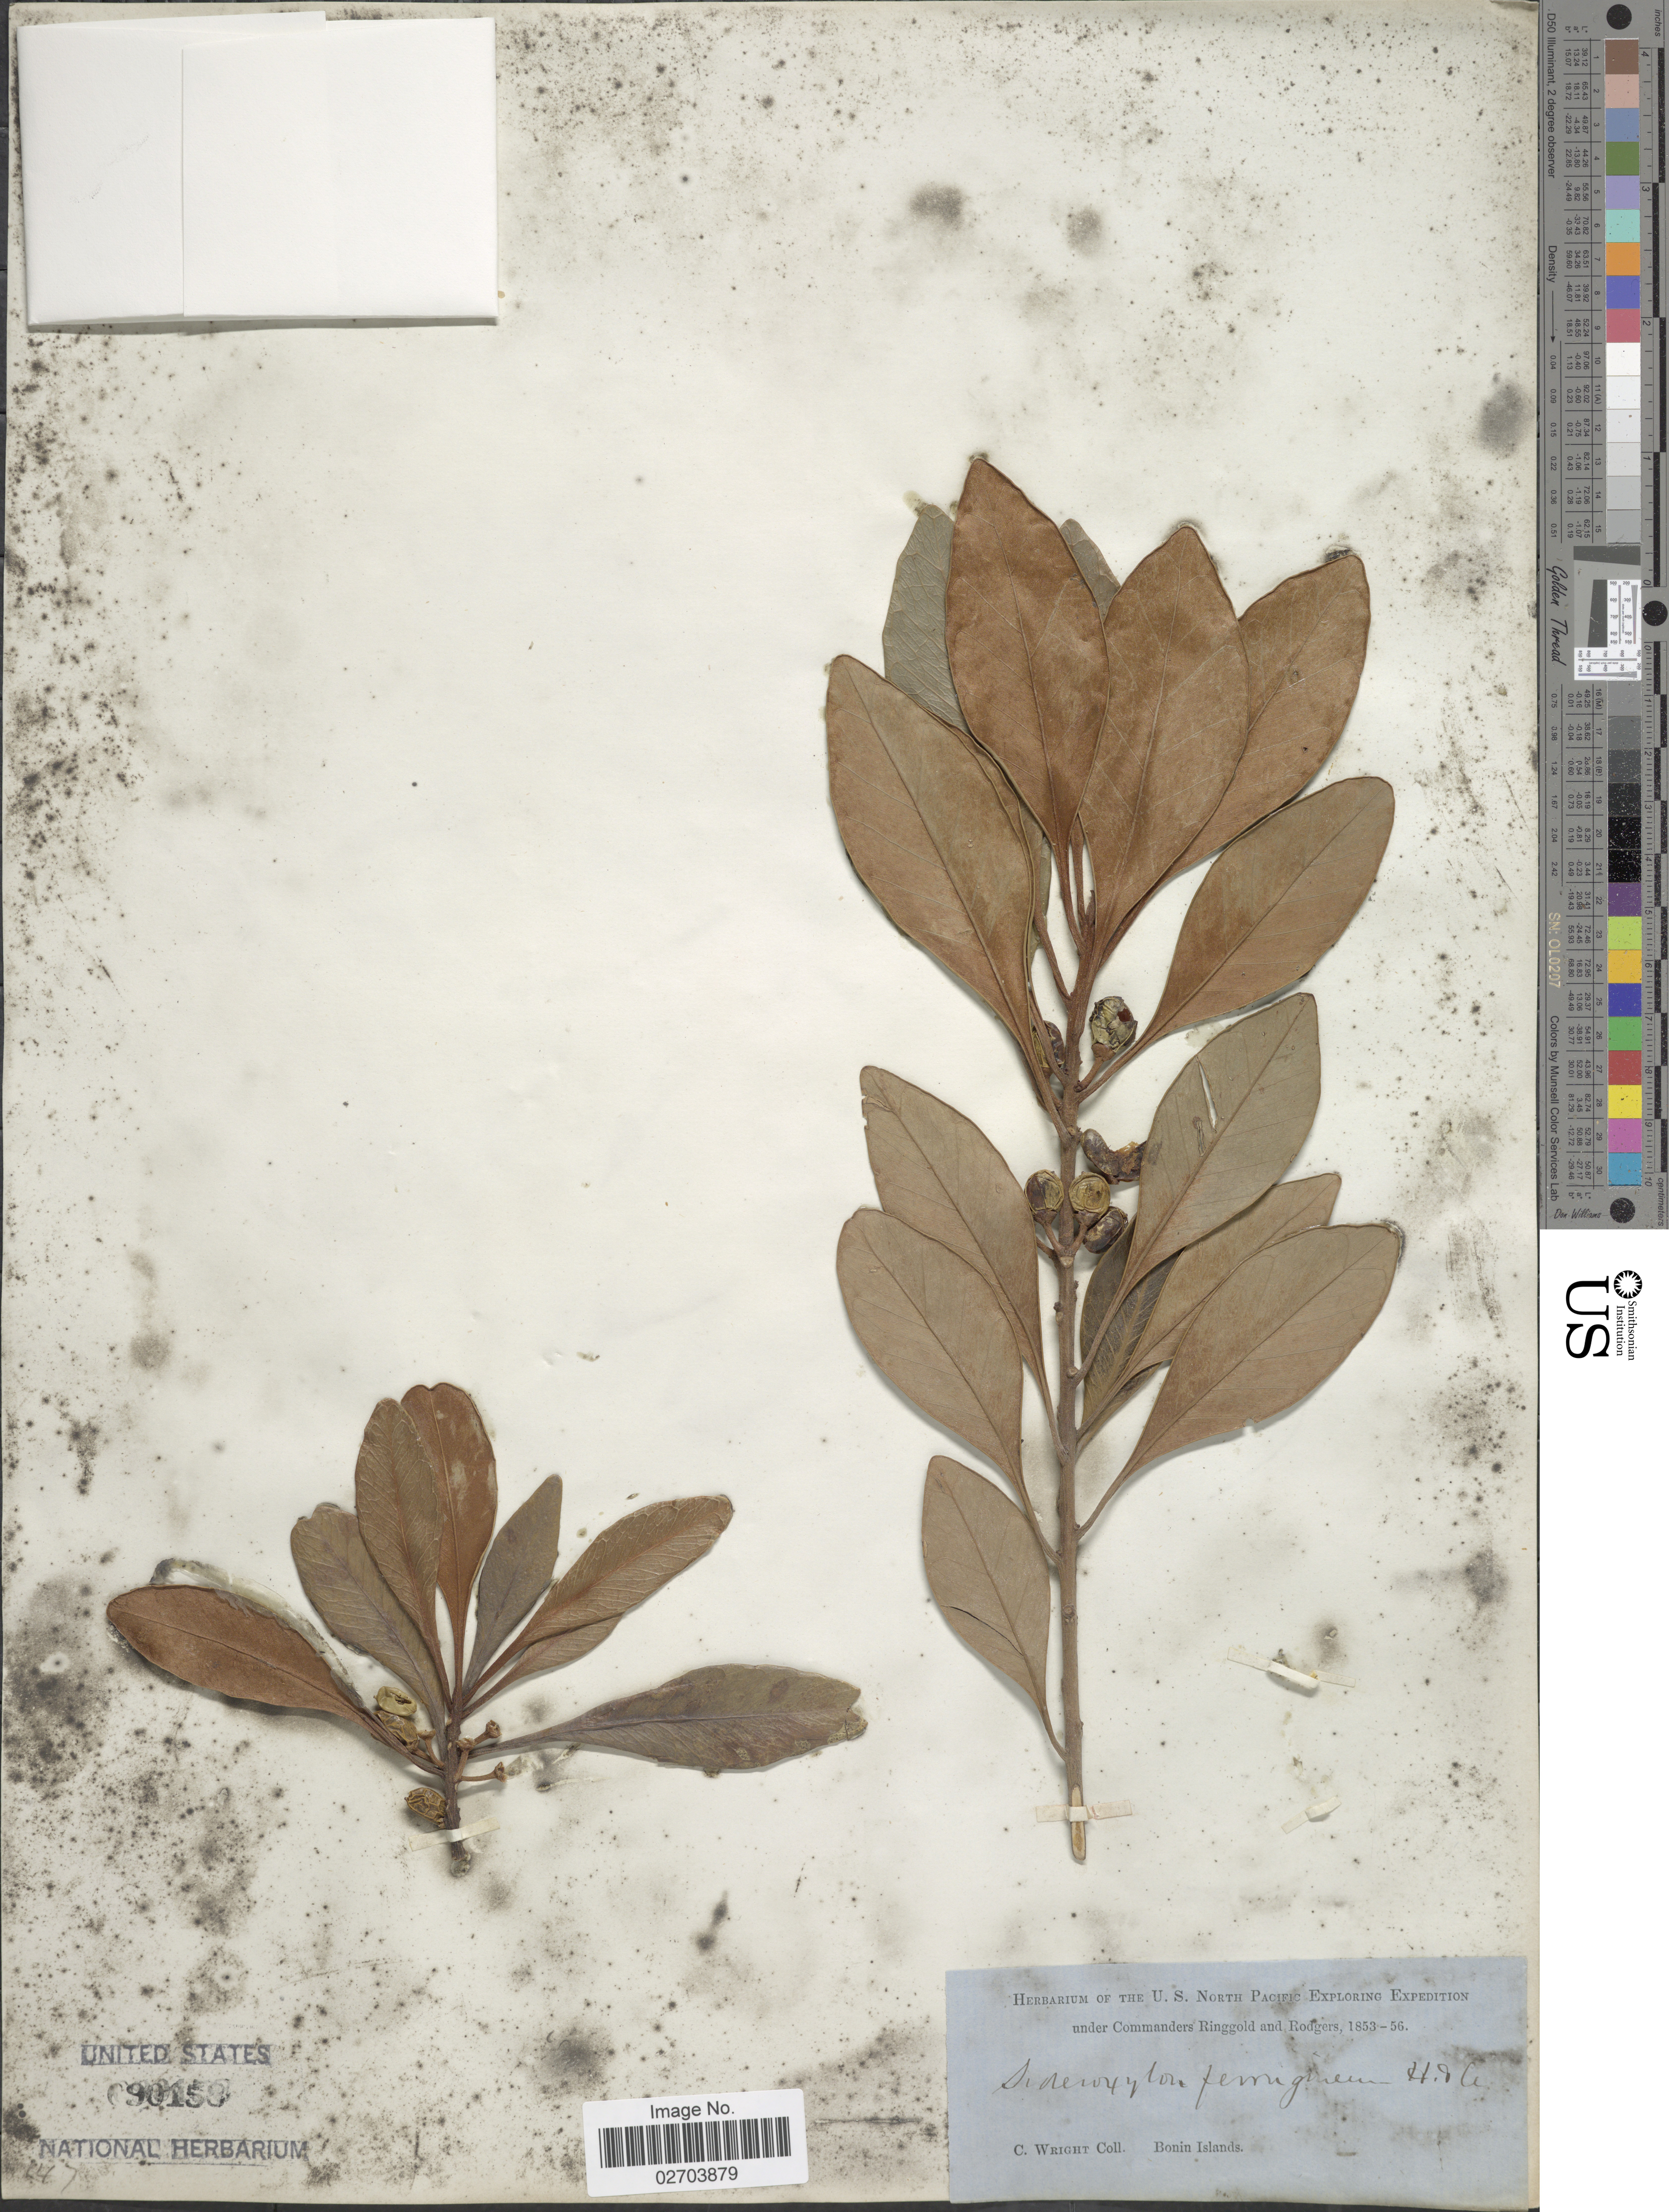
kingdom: Plantae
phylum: Tracheophyta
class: Magnoliopsida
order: Ericales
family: Sapotaceae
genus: Sideroxylon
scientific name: Sideroxylon obovatum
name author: Lam.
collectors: C. Wright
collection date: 1853/1856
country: Japan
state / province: Tokyo, Federal City of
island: Bonin Islands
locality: Bonin Islands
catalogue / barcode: US 90158